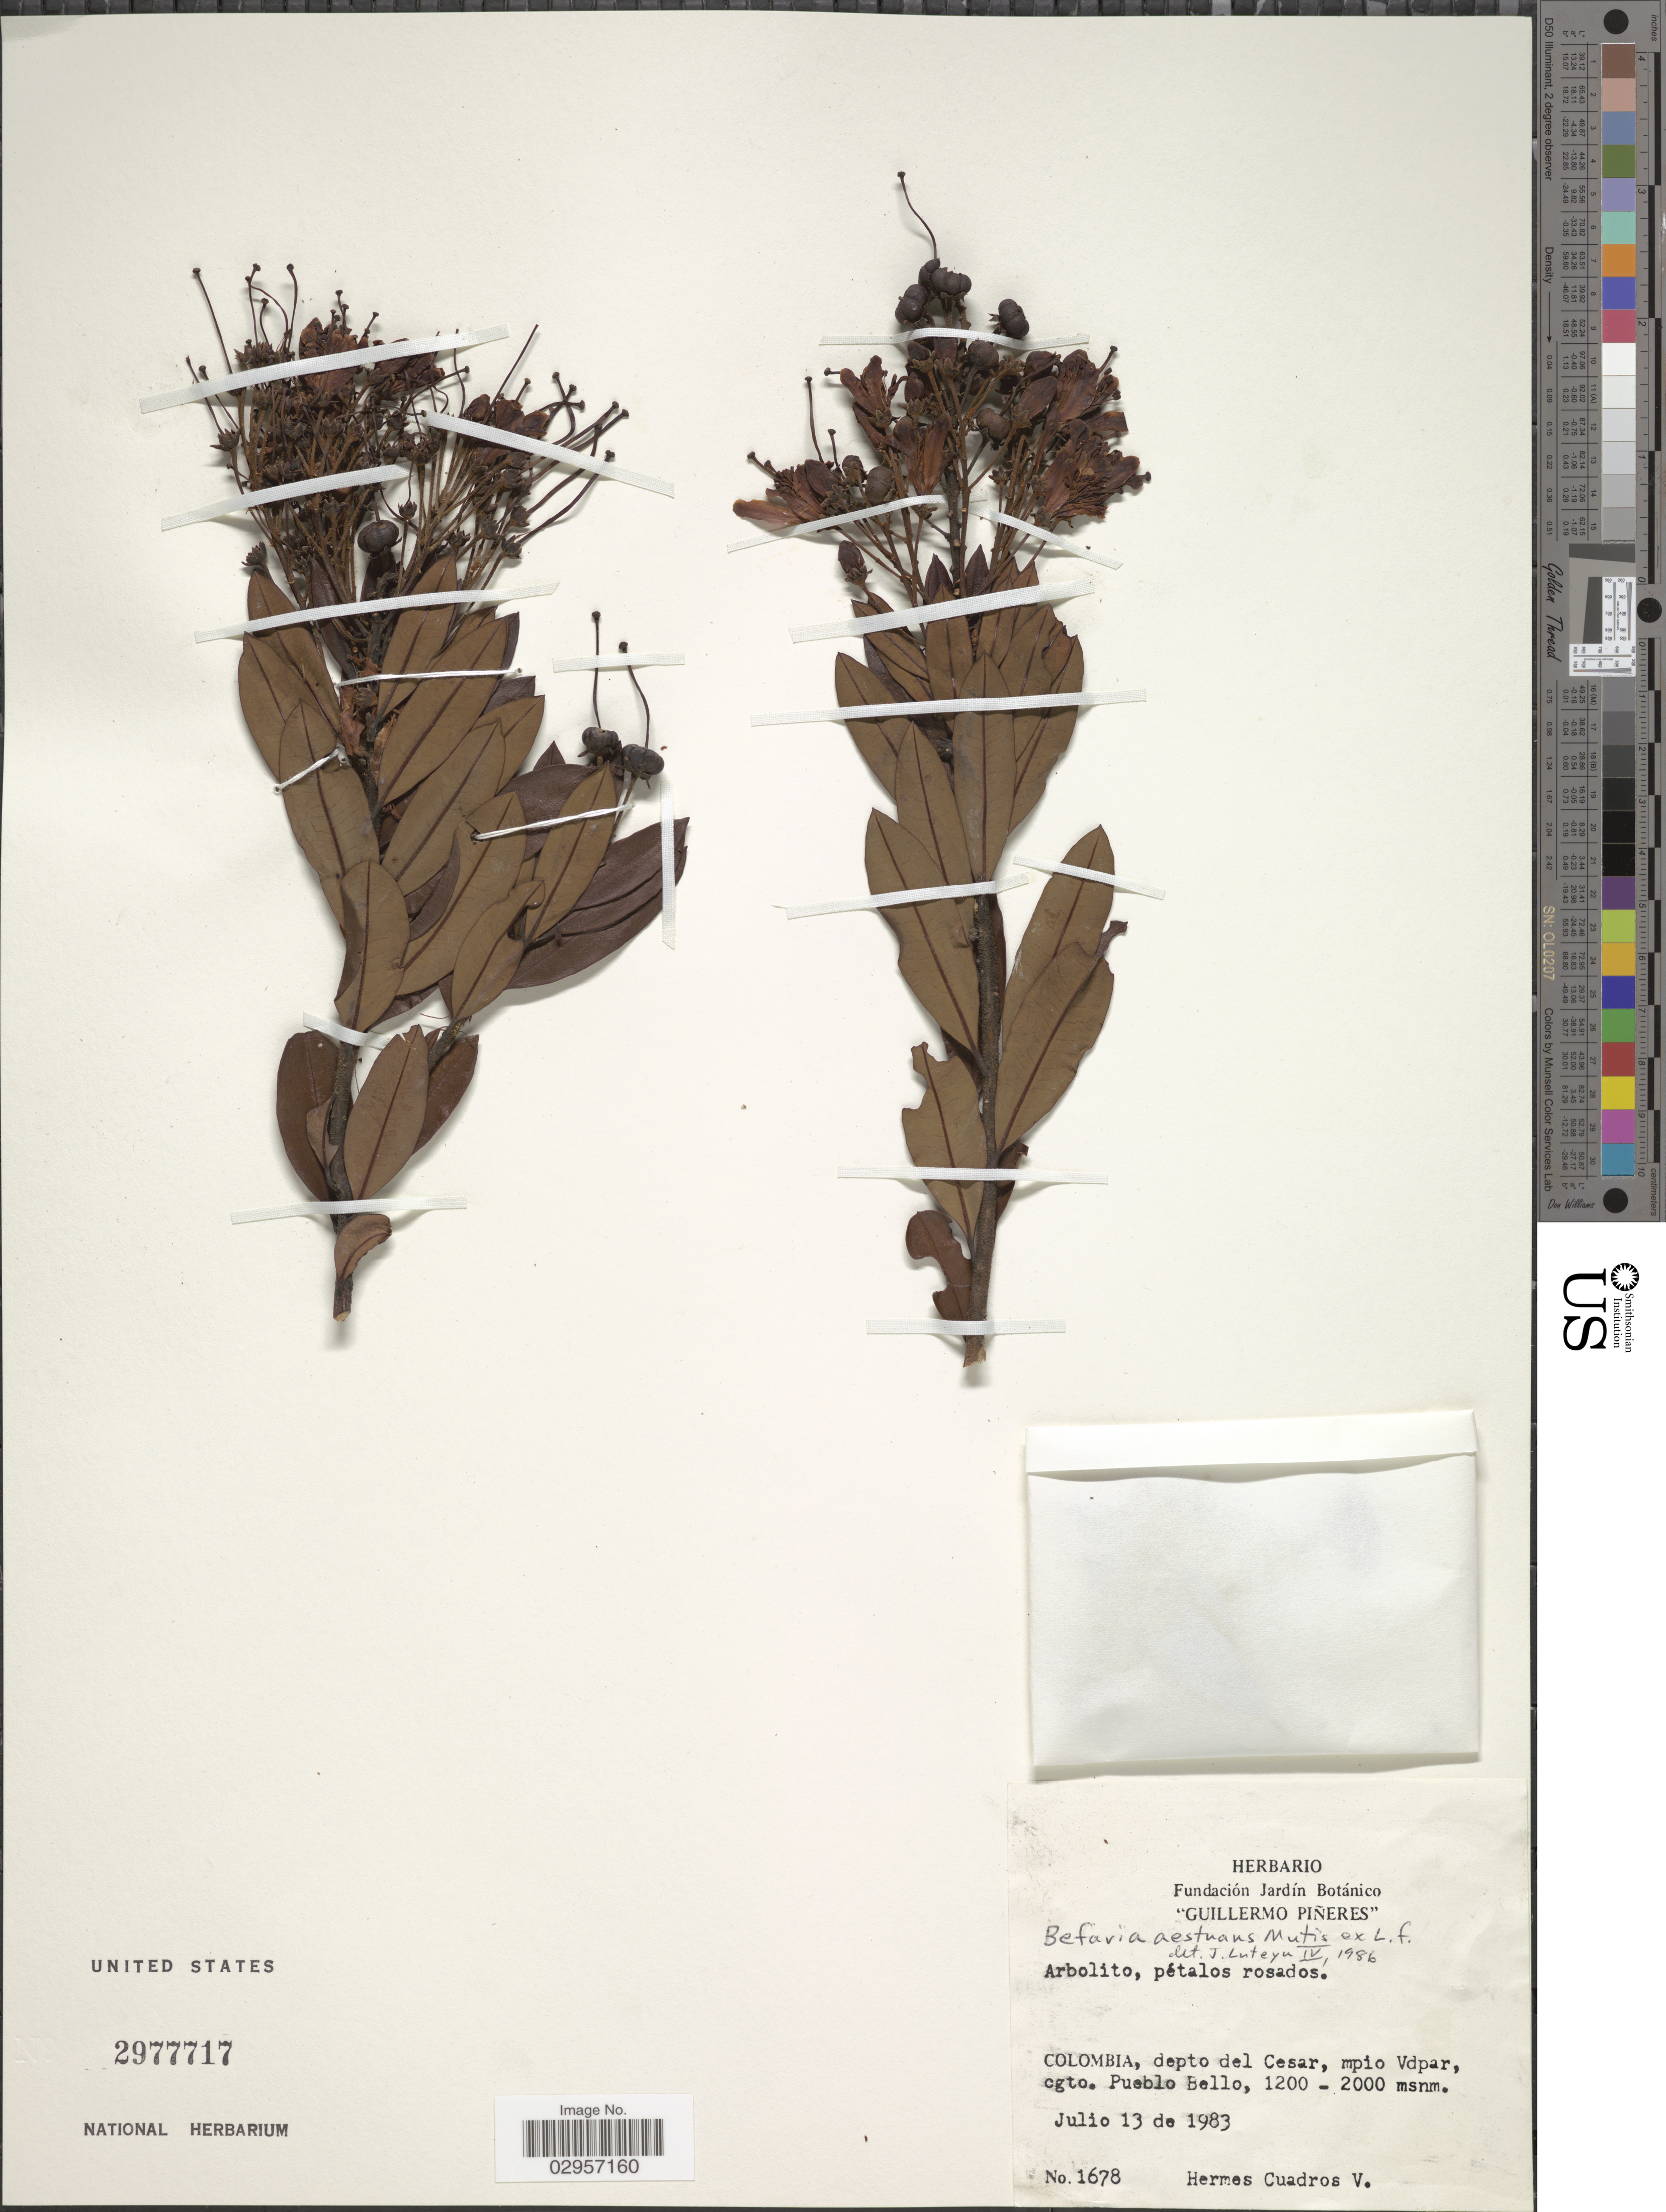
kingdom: Plantae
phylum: Tracheophyta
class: Magnoliopsida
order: Ericales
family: Ericaceae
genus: Befaria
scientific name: Befaria aestuans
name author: Mutis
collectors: H. Cuadros V.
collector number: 1678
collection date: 1983-07-13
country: Colombia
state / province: Cesar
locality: Depto del Cesar, mpio Vdpar, cgto. Pueblo Bello.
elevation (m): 1200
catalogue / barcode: US 2977717